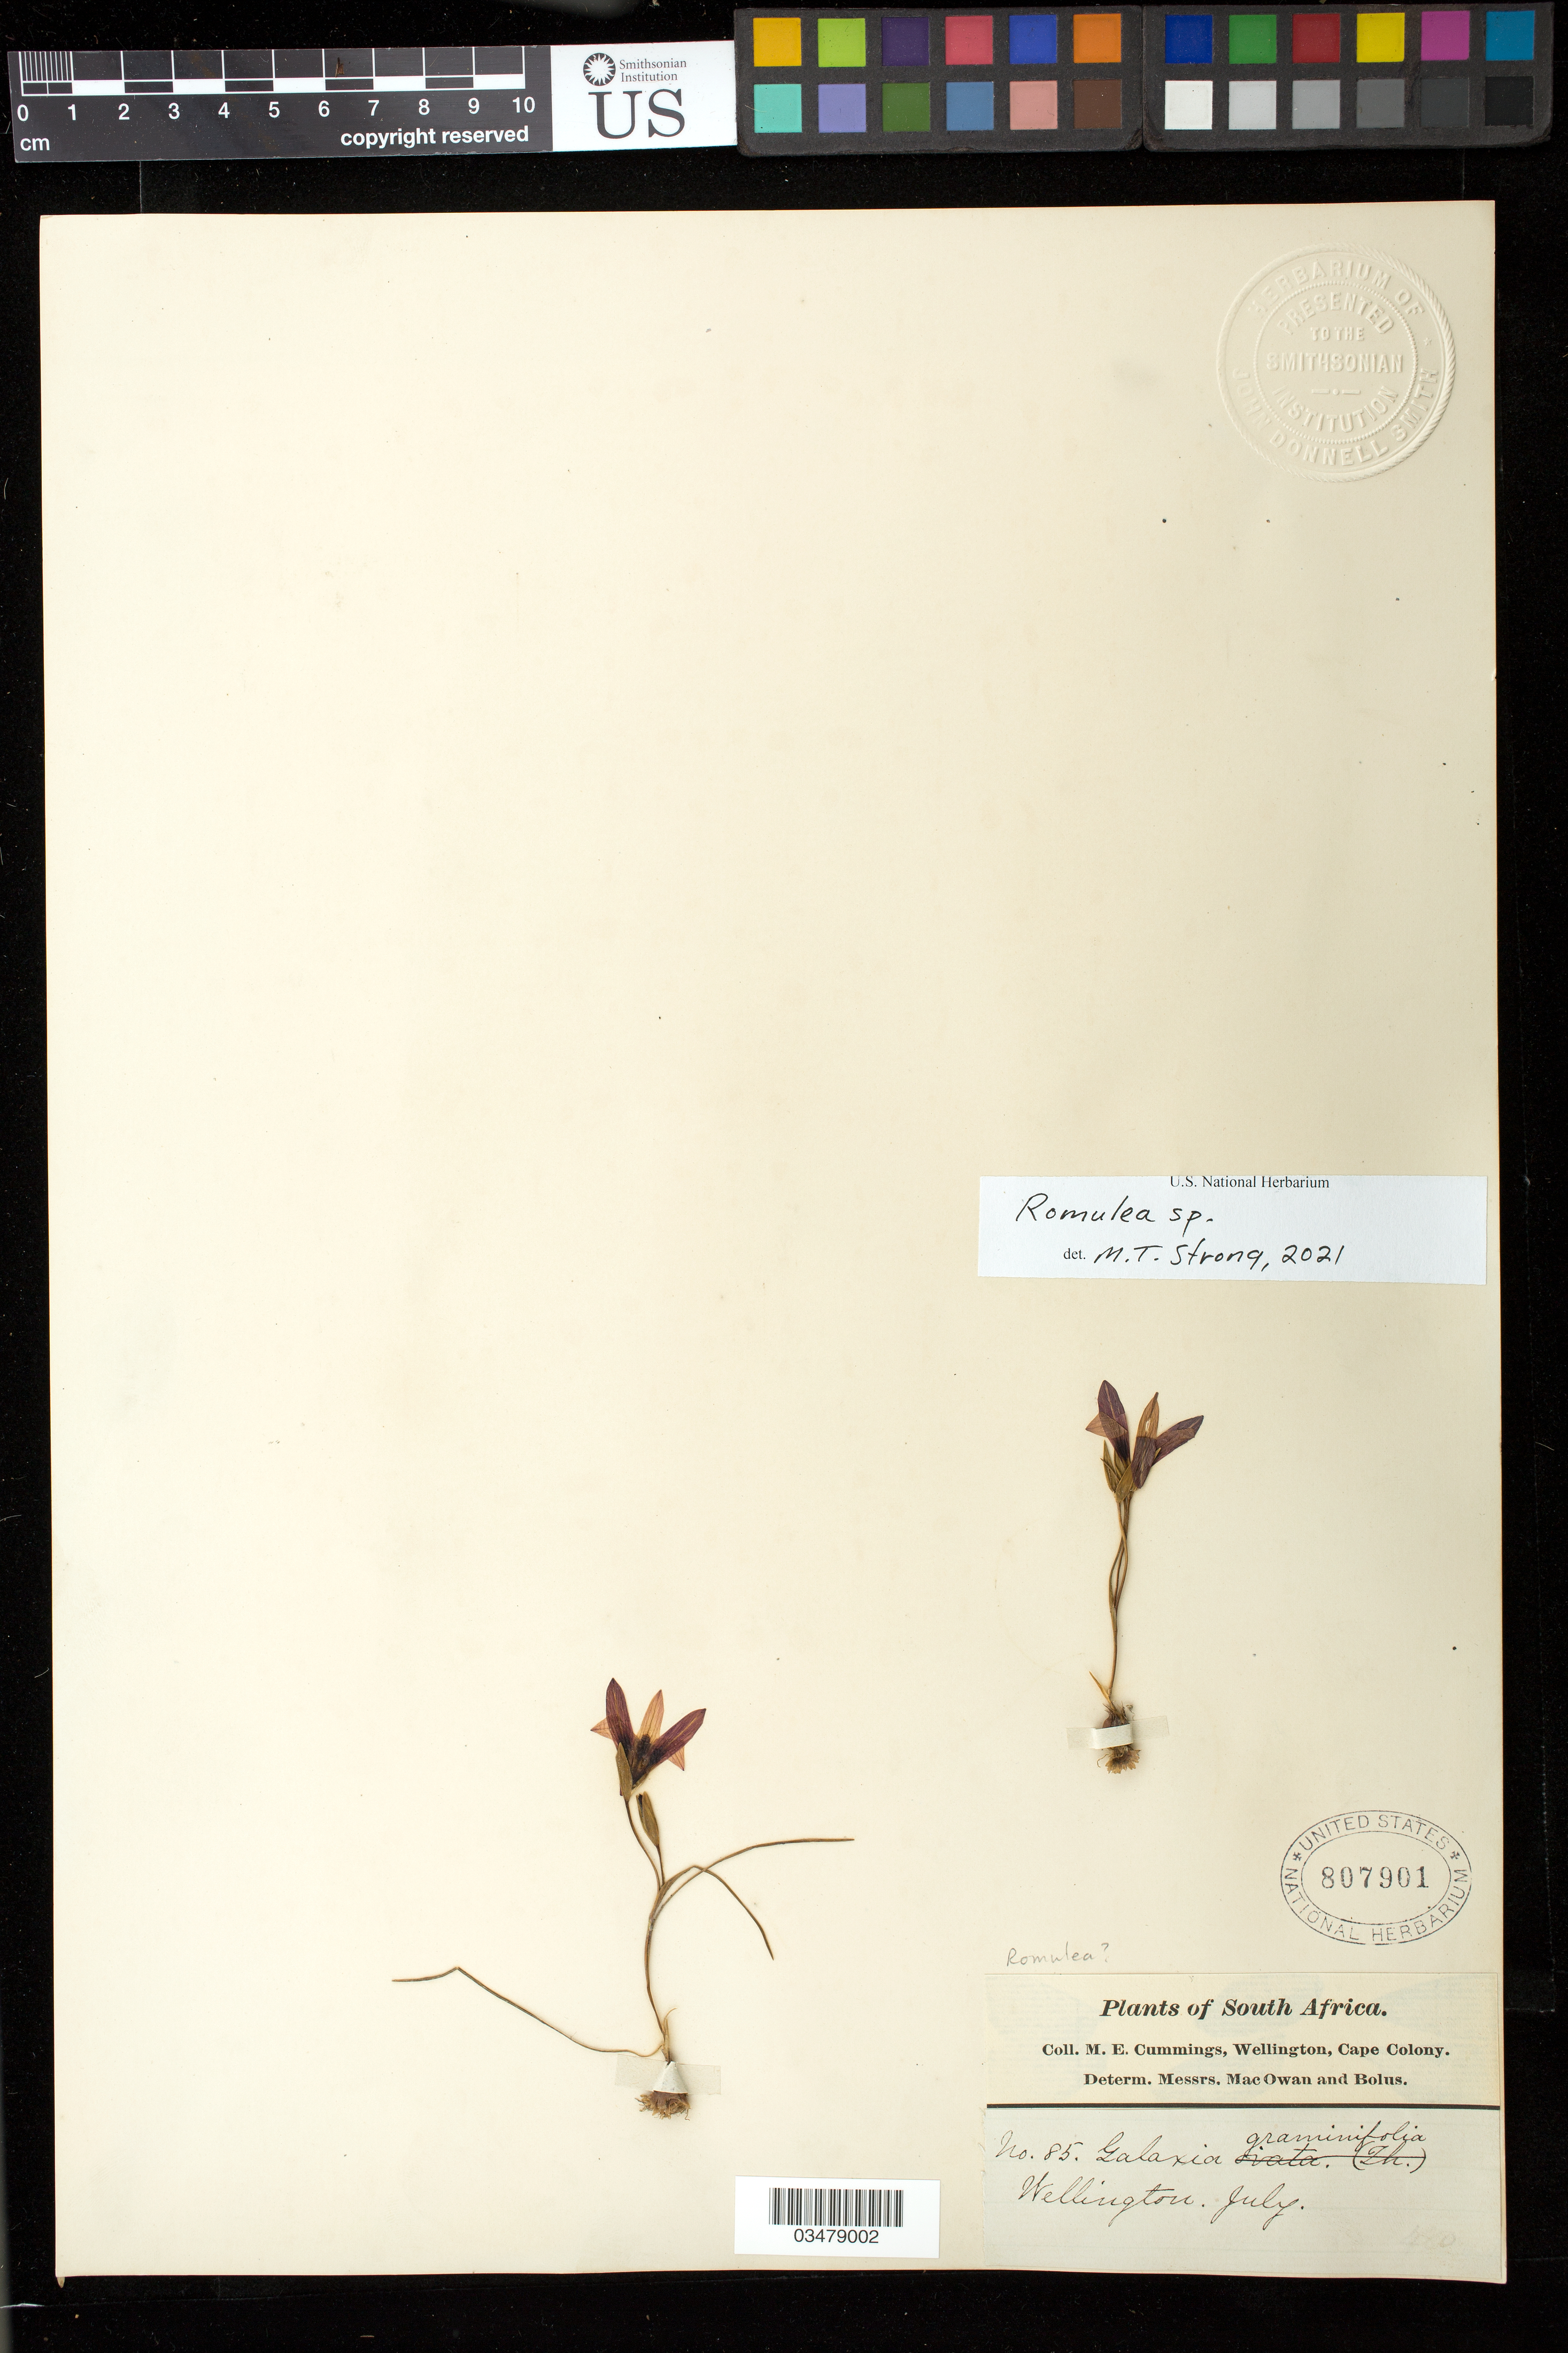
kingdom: Plantae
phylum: Tracheophyta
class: Liliopsida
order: Asparagales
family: Iridaceae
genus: Romulea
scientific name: Romulea sp.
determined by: Strong, Mark T.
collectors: M. E. Cummings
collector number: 85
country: South Africa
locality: Wellington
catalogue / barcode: US 807901